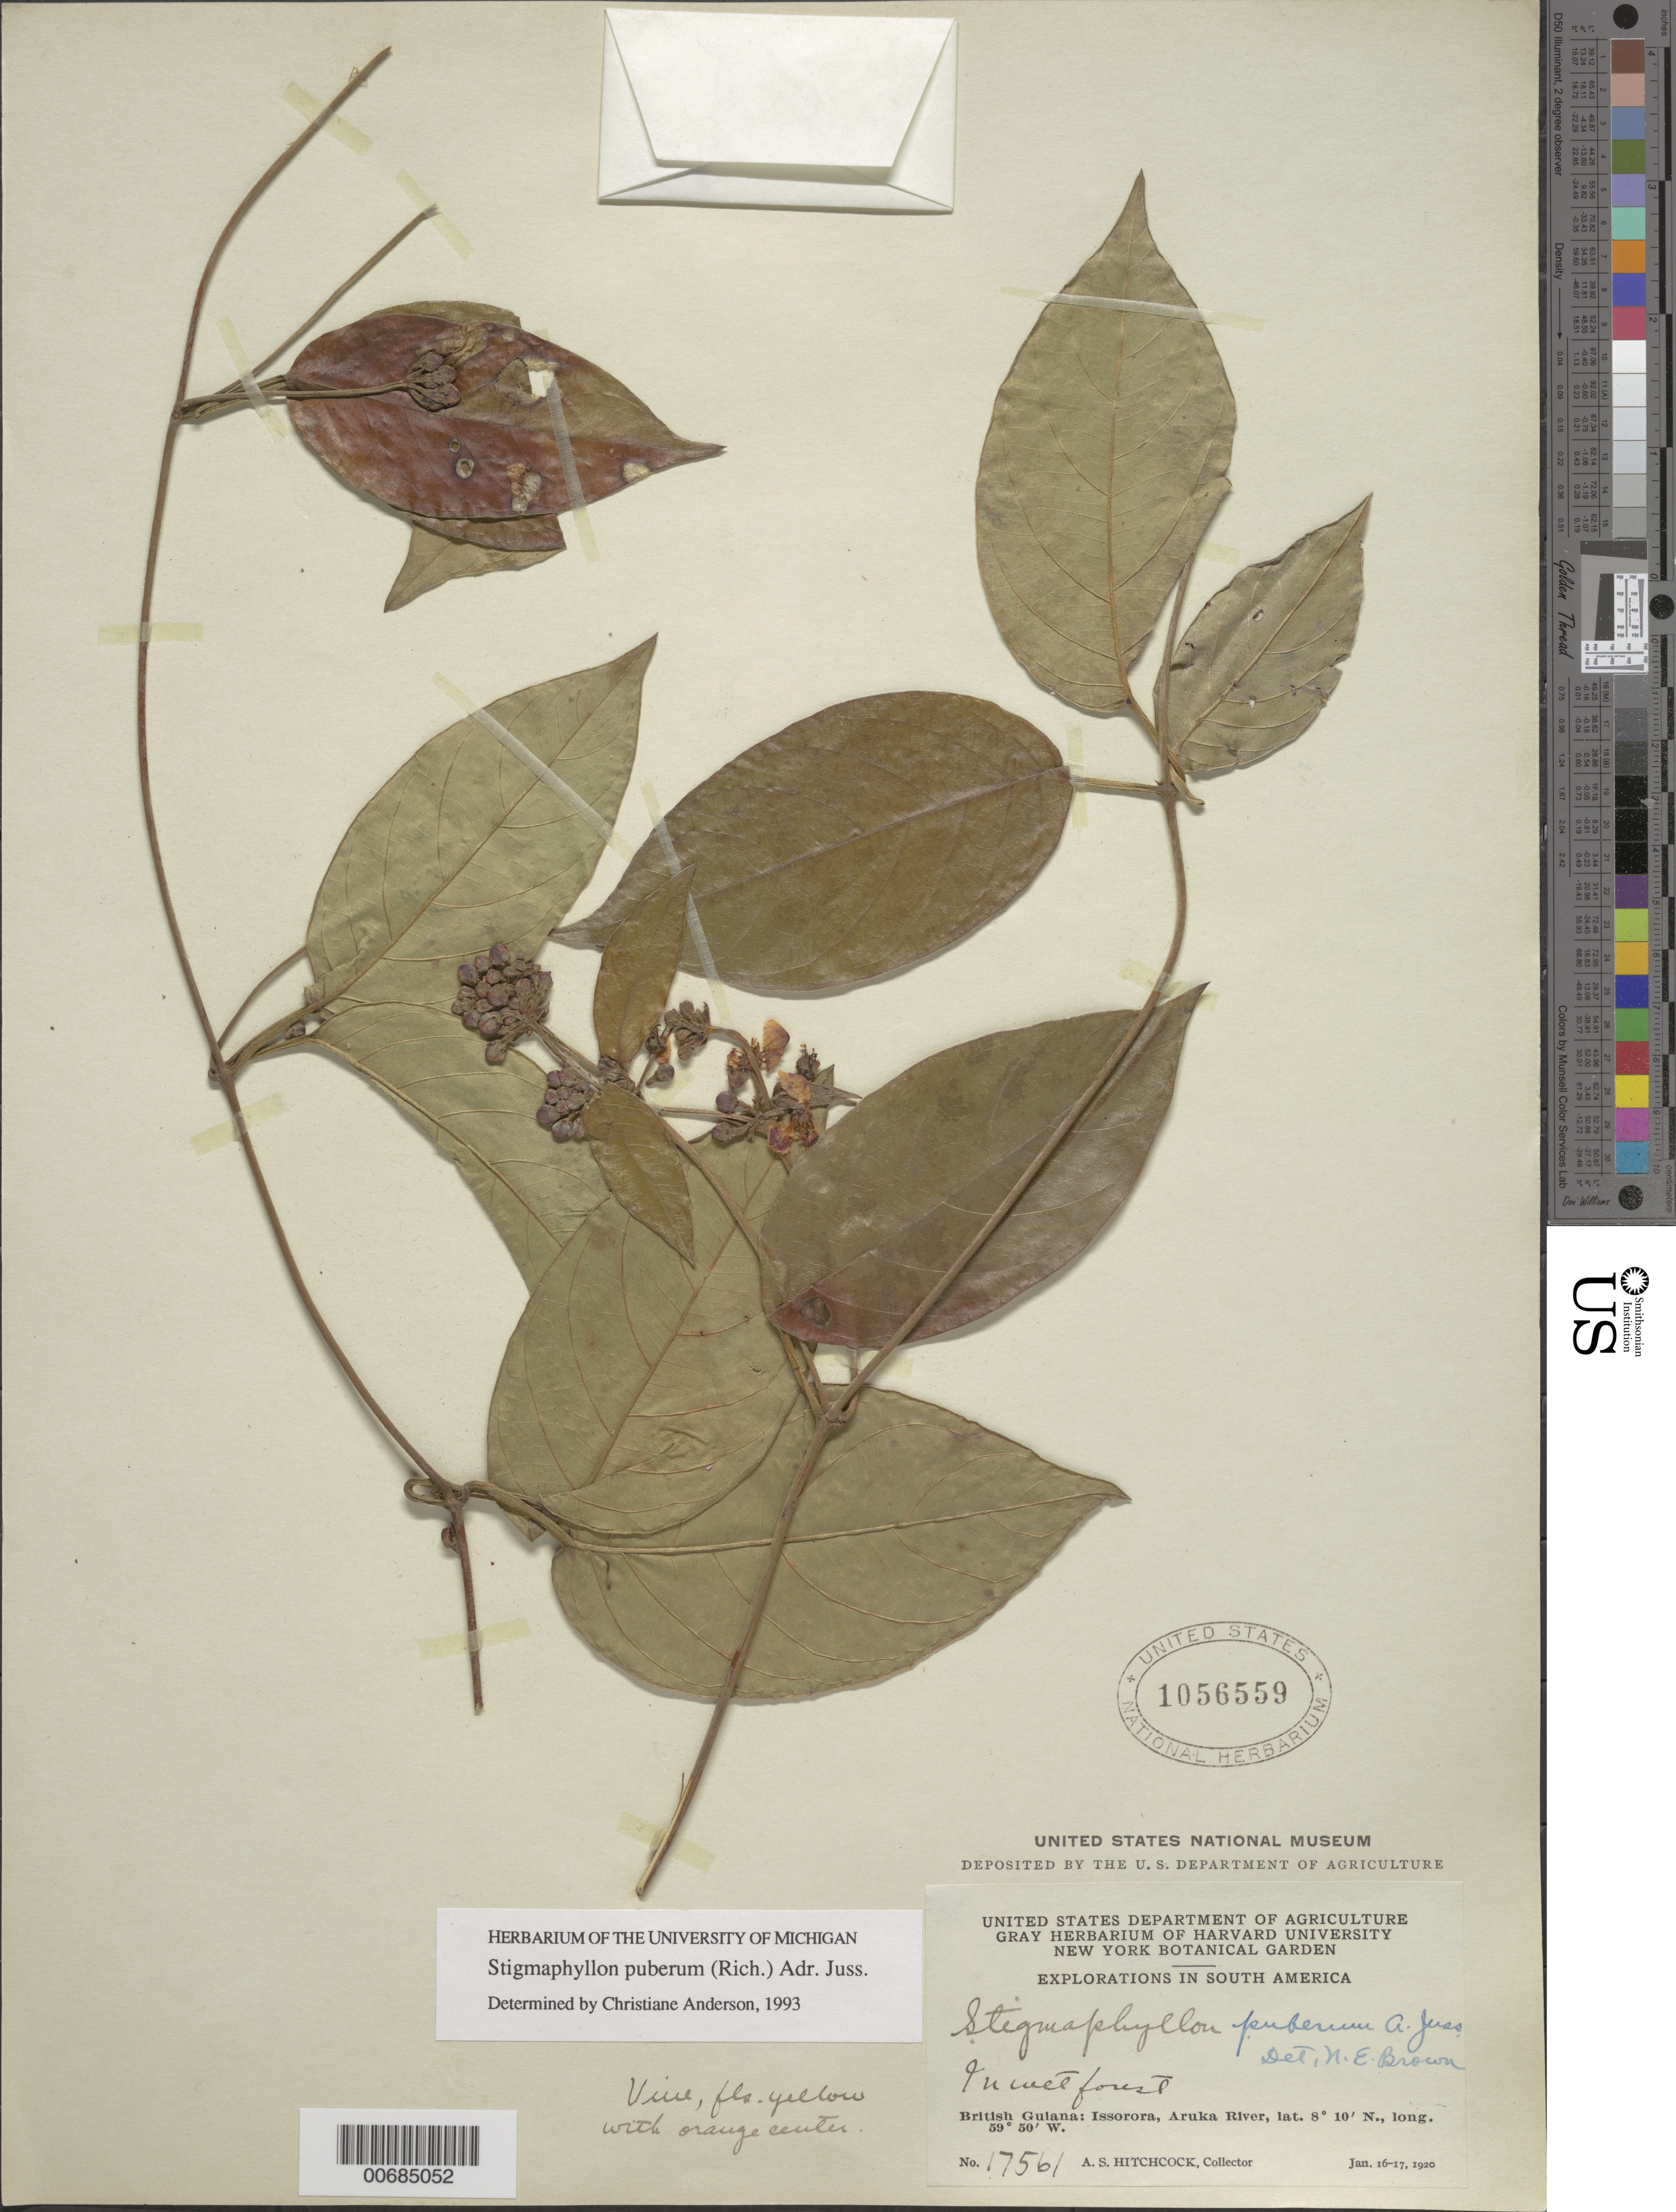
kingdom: Plantae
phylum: Tracheophyta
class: Magnoliopsida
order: Malpighiales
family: Malpighiaceae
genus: Stigmaphyllon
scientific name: Stigmaphyllon puberum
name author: (Rich.) A. Juss.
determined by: Anderson, C.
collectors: A. S. Hitchcock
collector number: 17561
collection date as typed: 16-Jan-20 to 17-Jan-20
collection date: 1920-01-16/1920-01-17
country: Guyana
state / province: Barima-Waini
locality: Issorora, vic of, on the Aruka River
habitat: Wet forest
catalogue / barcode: US 1056559